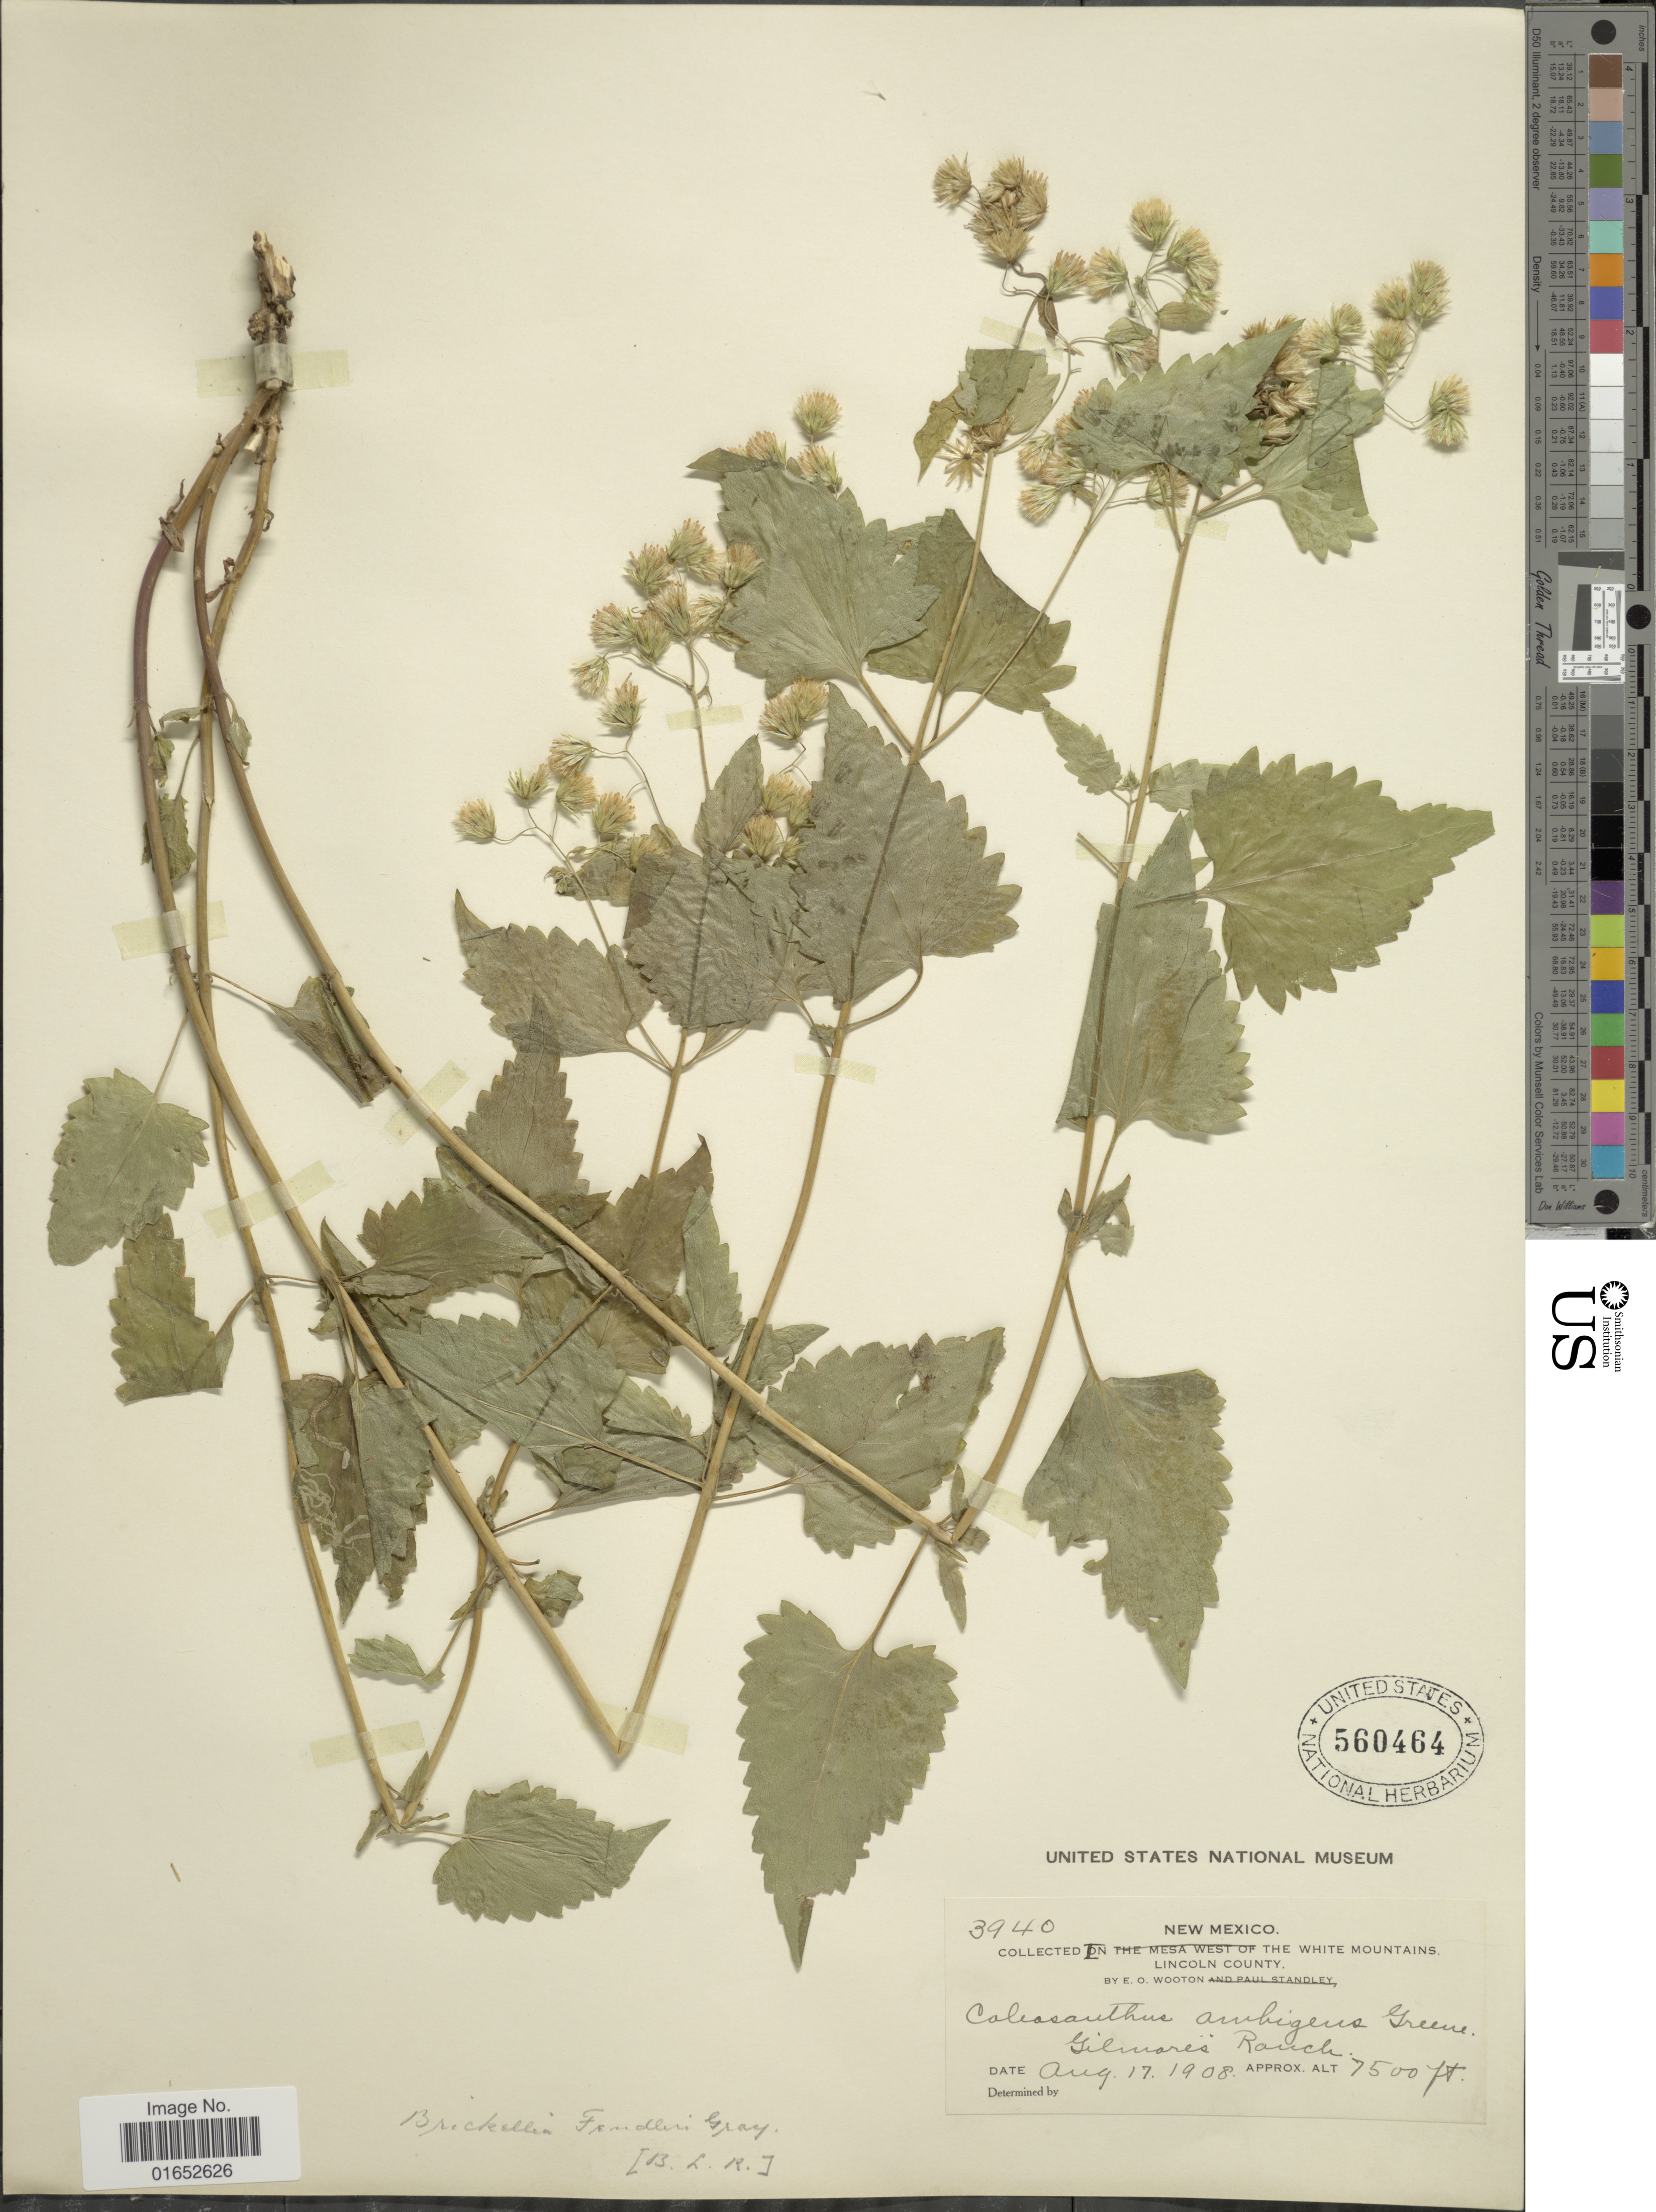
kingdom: Plantae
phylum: Tracheophyta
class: Magnoliopsida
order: Asterales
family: Asteraceae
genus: Brickelliastrum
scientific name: Brickelliastrum fendleri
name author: (A. Gray) R.M. King & H. Rob.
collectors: E. O. Wooton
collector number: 3940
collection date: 1908-08-17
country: United States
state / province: New Mexico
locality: In the White Mountains, Lincoln County, Gilmorës Ranch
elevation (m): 2286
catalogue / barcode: US 560464